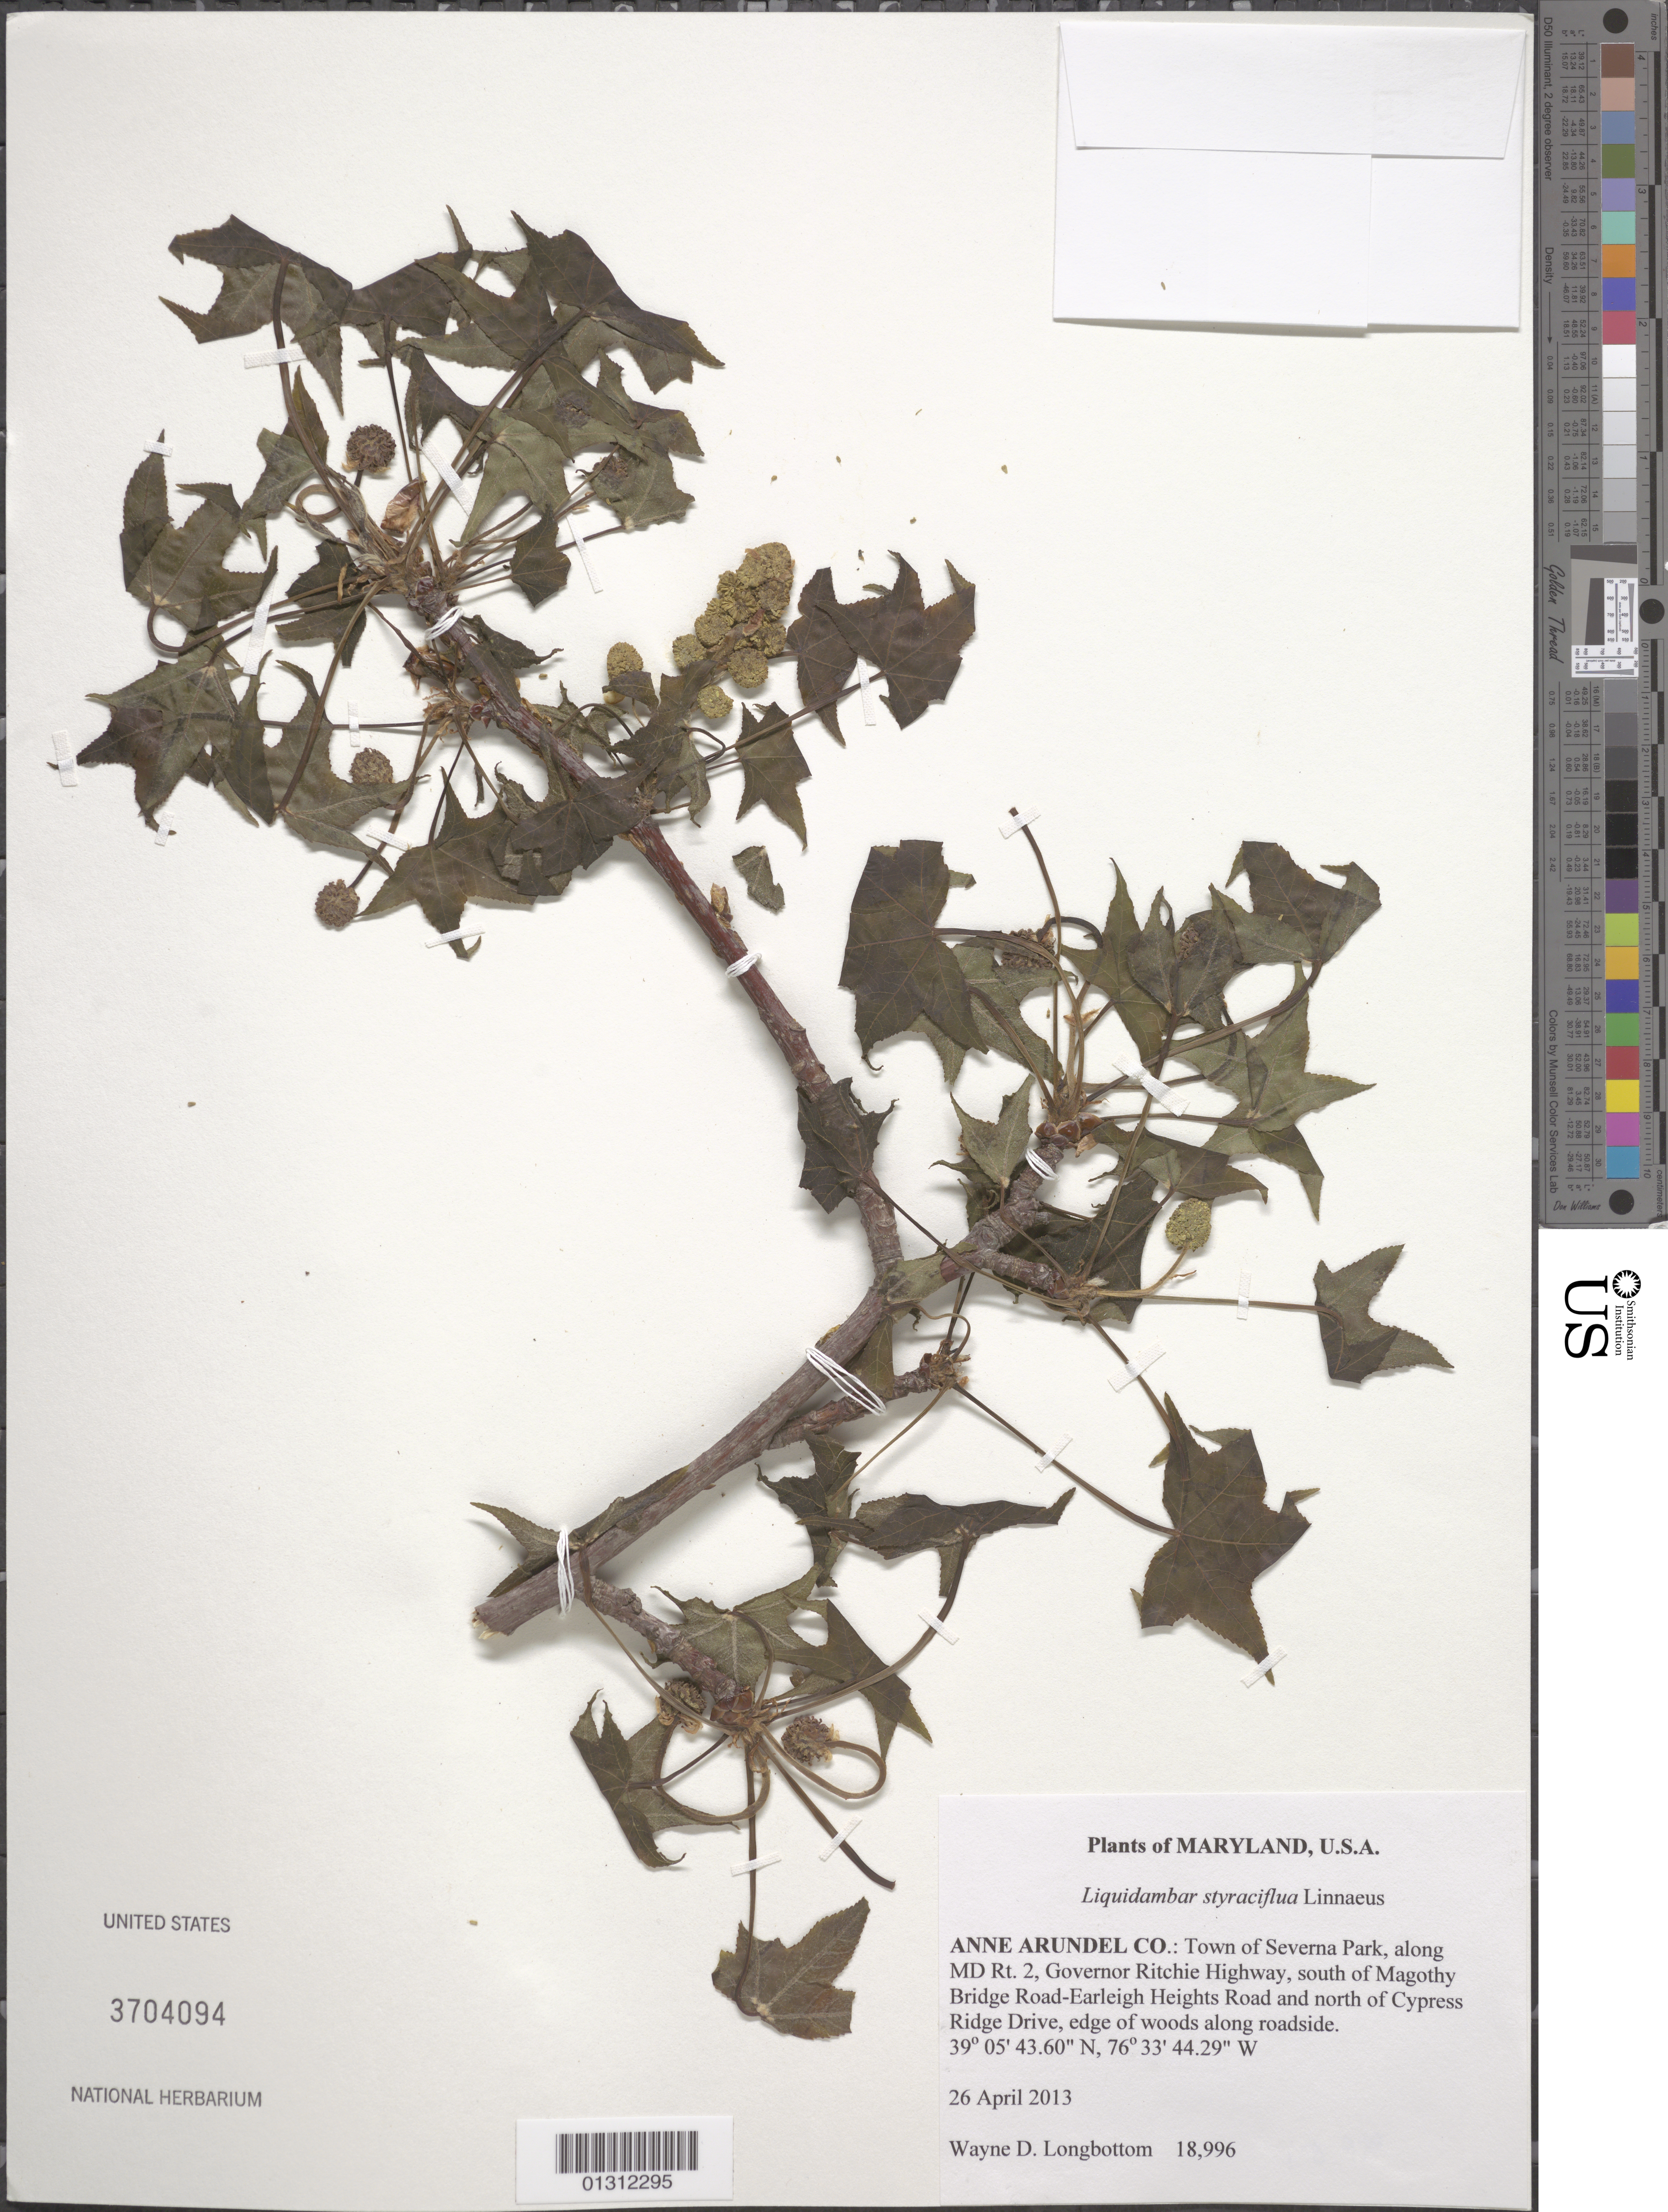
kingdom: Plantae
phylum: Tracheophyta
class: Magnoliopsida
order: Saxifragales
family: Altingiaceae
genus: Liquidambar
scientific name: Liquidambar styraciflua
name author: L.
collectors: W. D. Longbottom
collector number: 18996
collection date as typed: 26 April 2013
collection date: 2013-04-26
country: United States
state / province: Maryland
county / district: Anne Arundel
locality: Town of Severna Park, along MD Rt. 2, Governor Ritchie Highway, south of Magothy Bridge Road-Earleigh Heights Road and north of Cypress Ridge Drive, edge of woods along roadside.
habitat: Edge of woods along roadside.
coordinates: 39 05 43.60 N, 76 33 44.29 W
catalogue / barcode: US 3704094